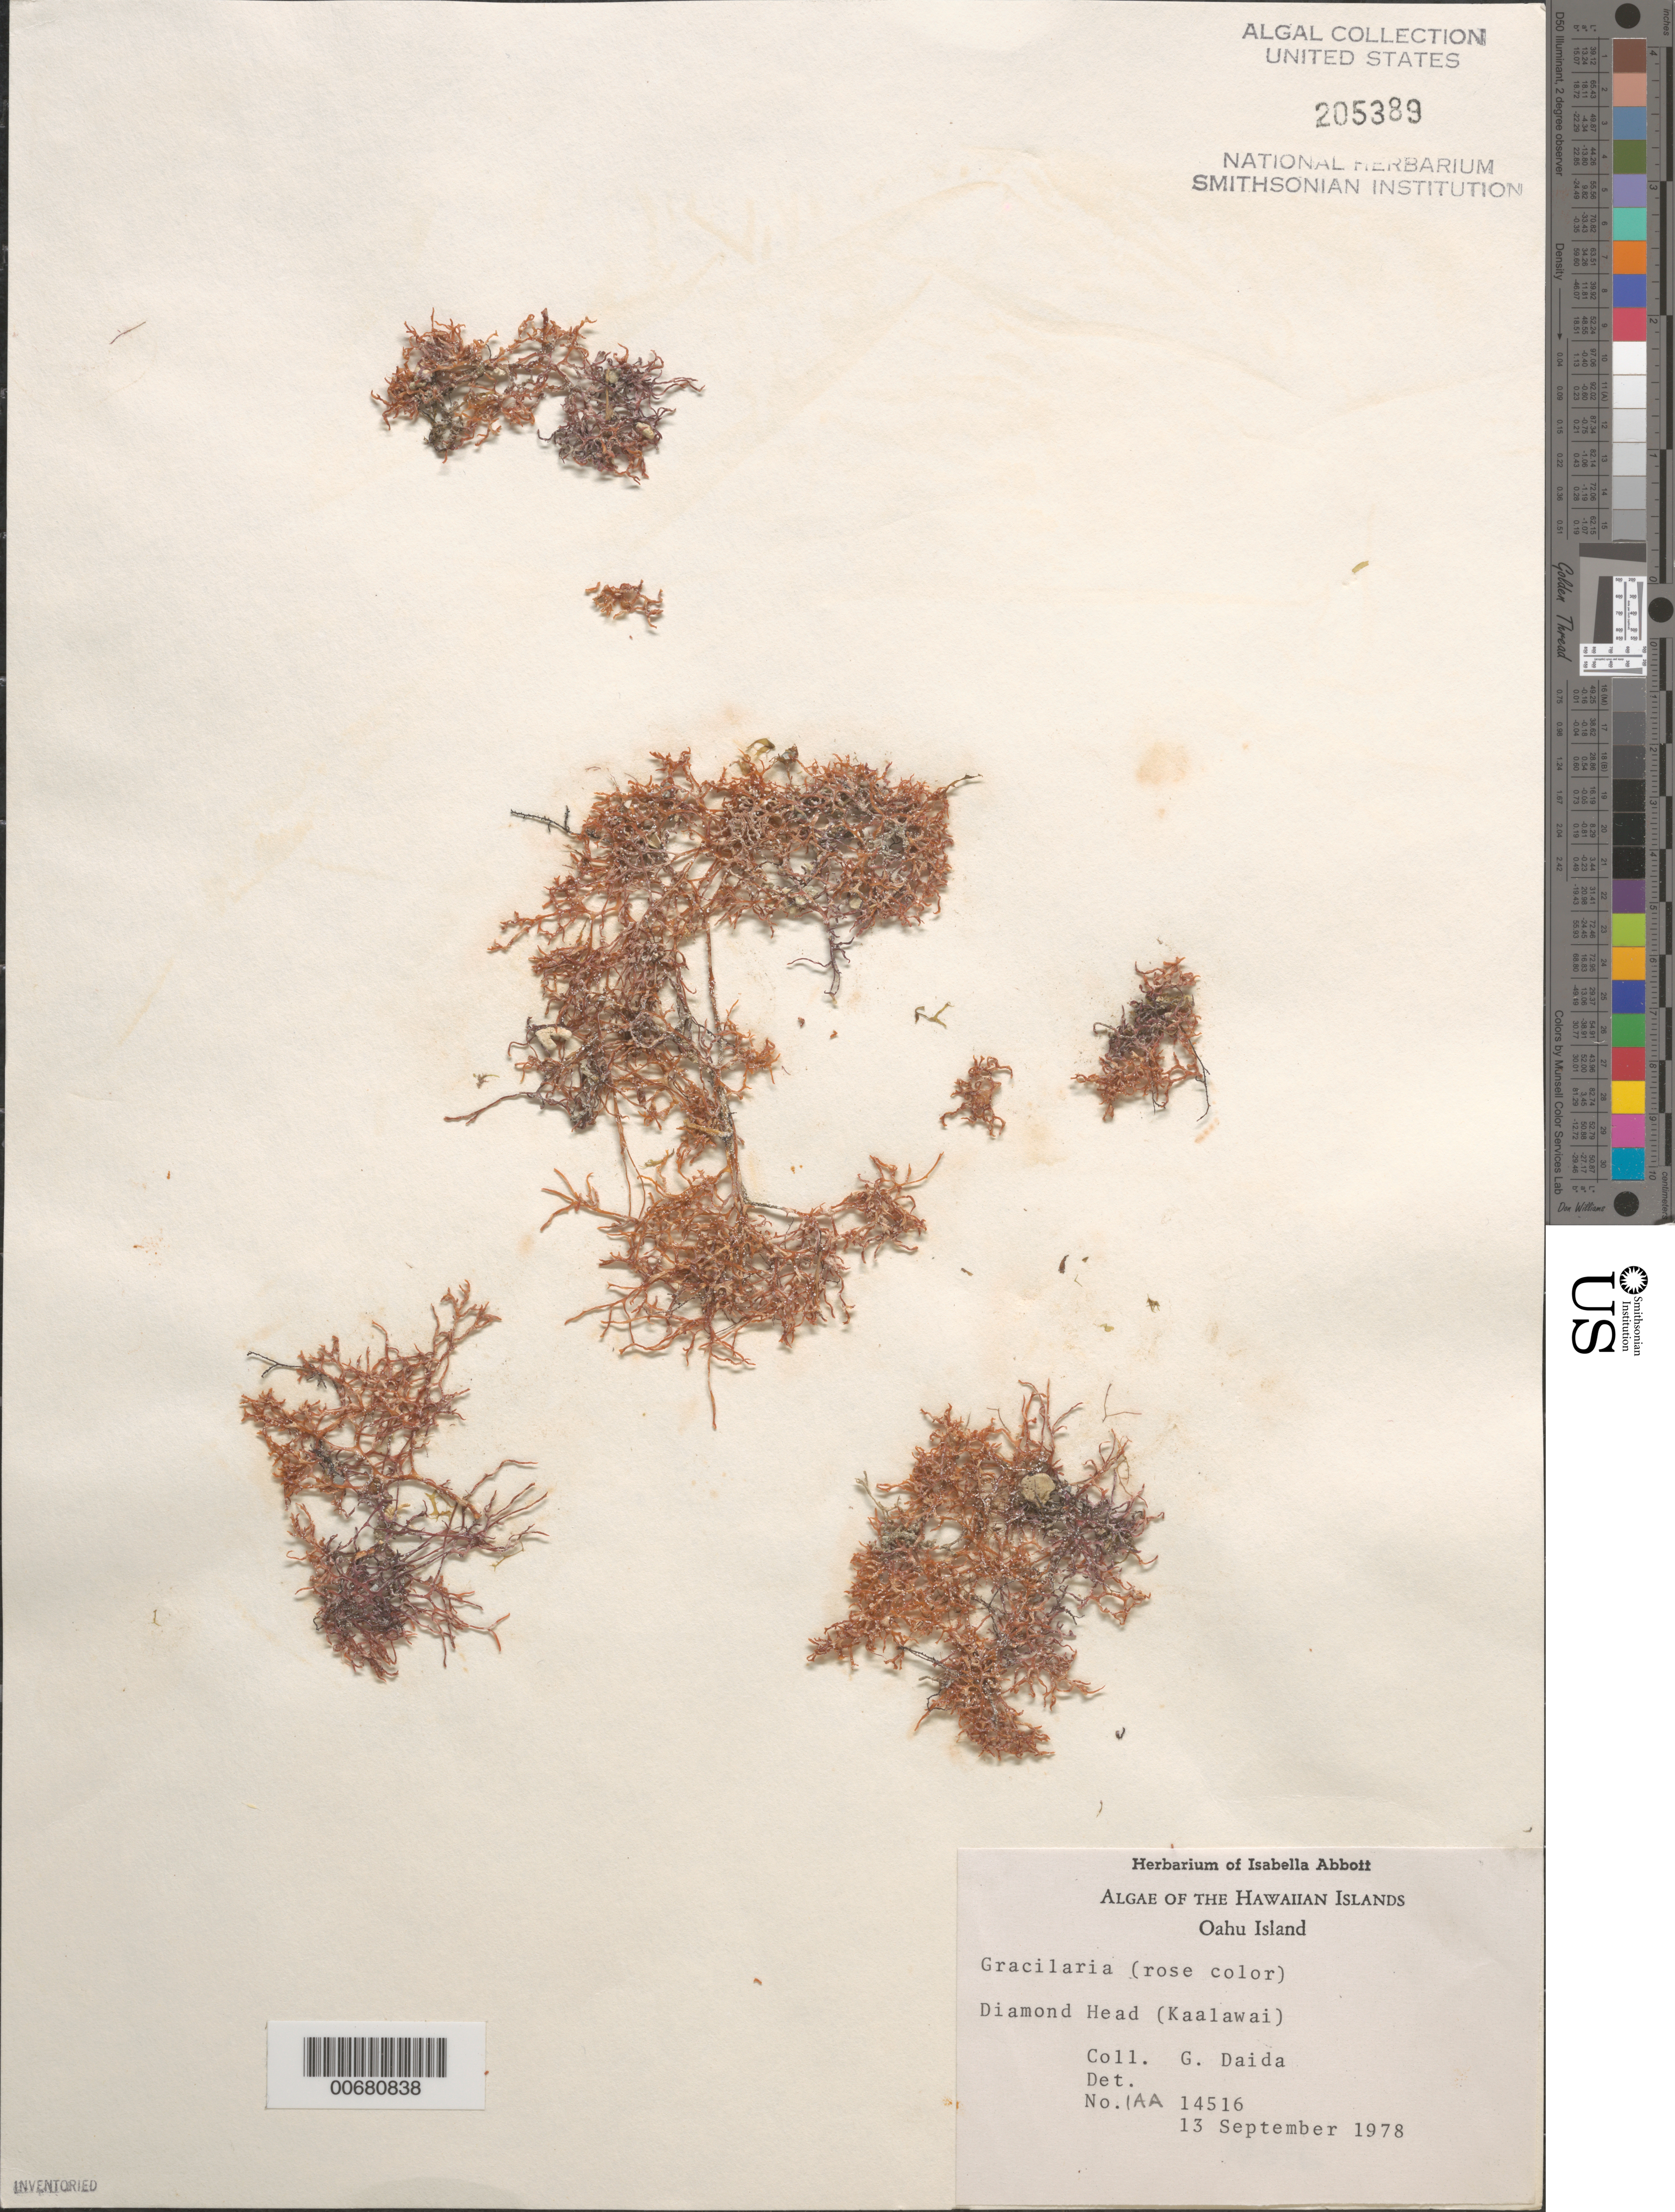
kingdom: Plantae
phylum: Rhodophyta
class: Florideophyceae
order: Gracilariales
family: Gracilariaceae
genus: Gracilaria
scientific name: Gracilaria sp.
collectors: G. Daida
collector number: IAA 14516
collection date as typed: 13 Sep 1978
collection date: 1978-09-13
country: United States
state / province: Hawaii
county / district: Honolulu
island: Oahu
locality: Diamond Head, Kaalawai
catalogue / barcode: US 205389